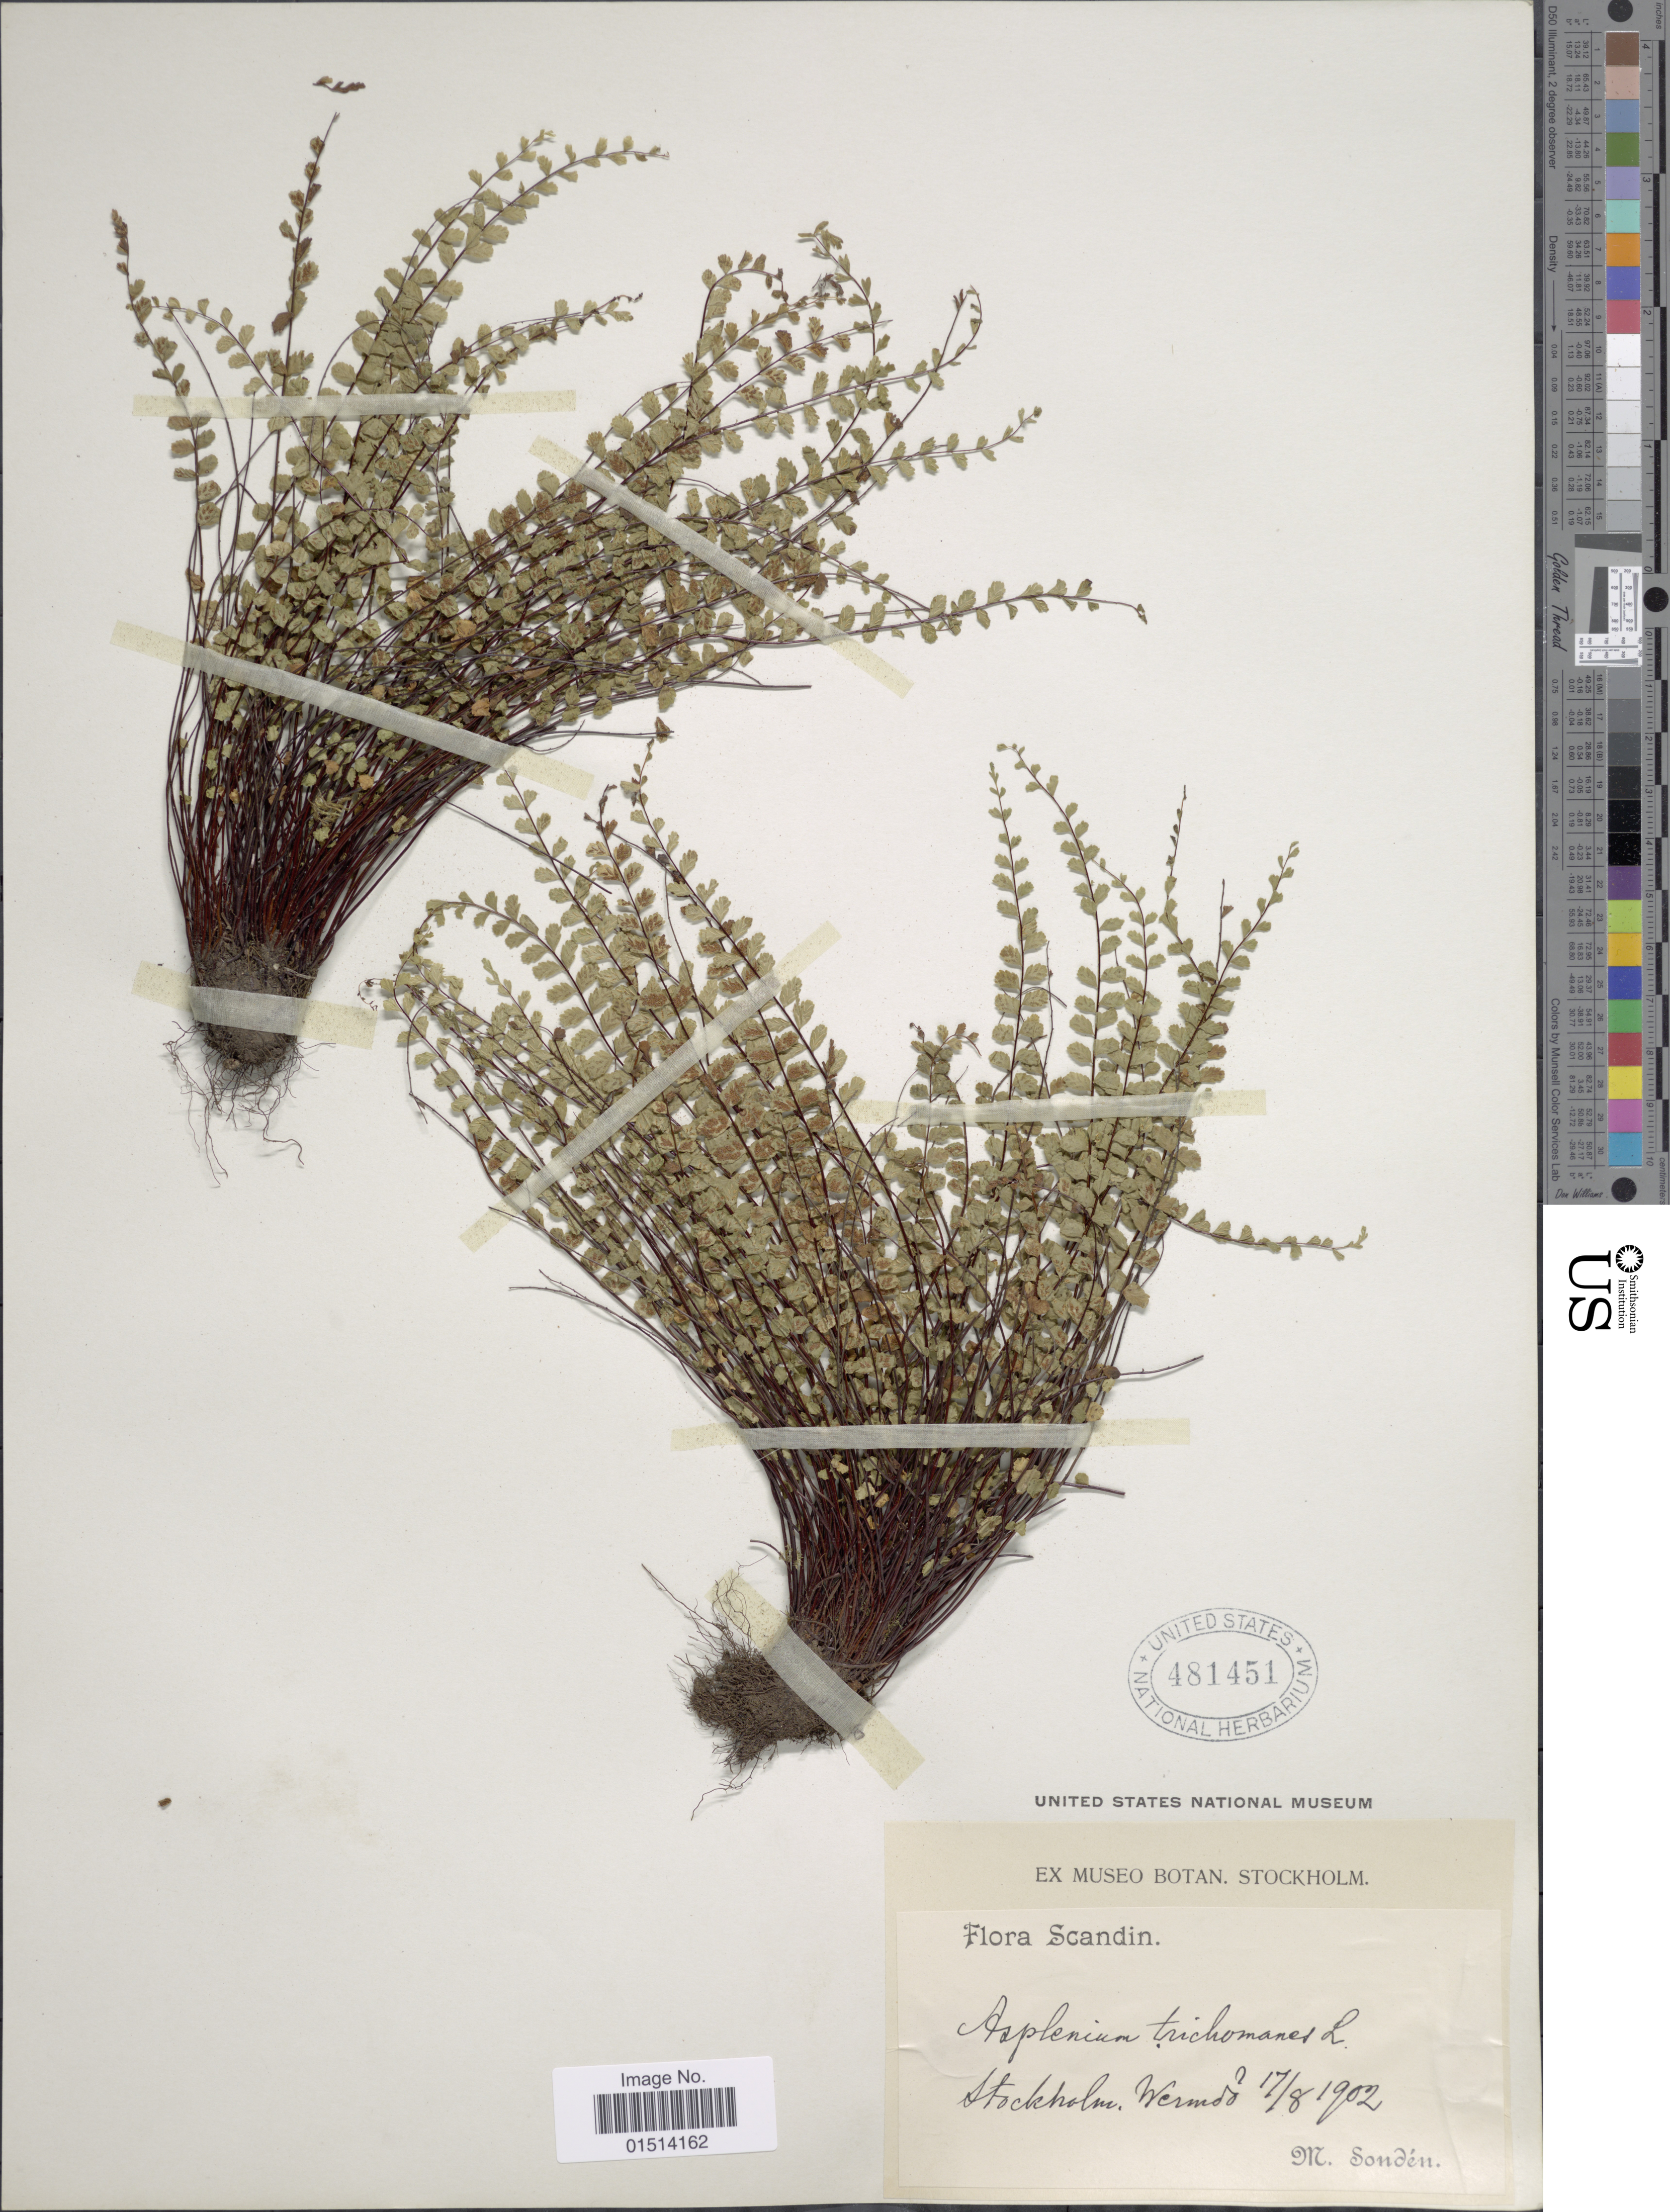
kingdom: Plantae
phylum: Tracheophyta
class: Polypodiopsida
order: Polypodiales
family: Aspleniaceae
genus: Asplenium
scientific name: Asplenium trichomanes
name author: L.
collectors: M. Sondén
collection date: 1902-08-17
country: Sweden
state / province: Stockholm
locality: Scandin., Stockholm, Wermedo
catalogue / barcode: US 481451